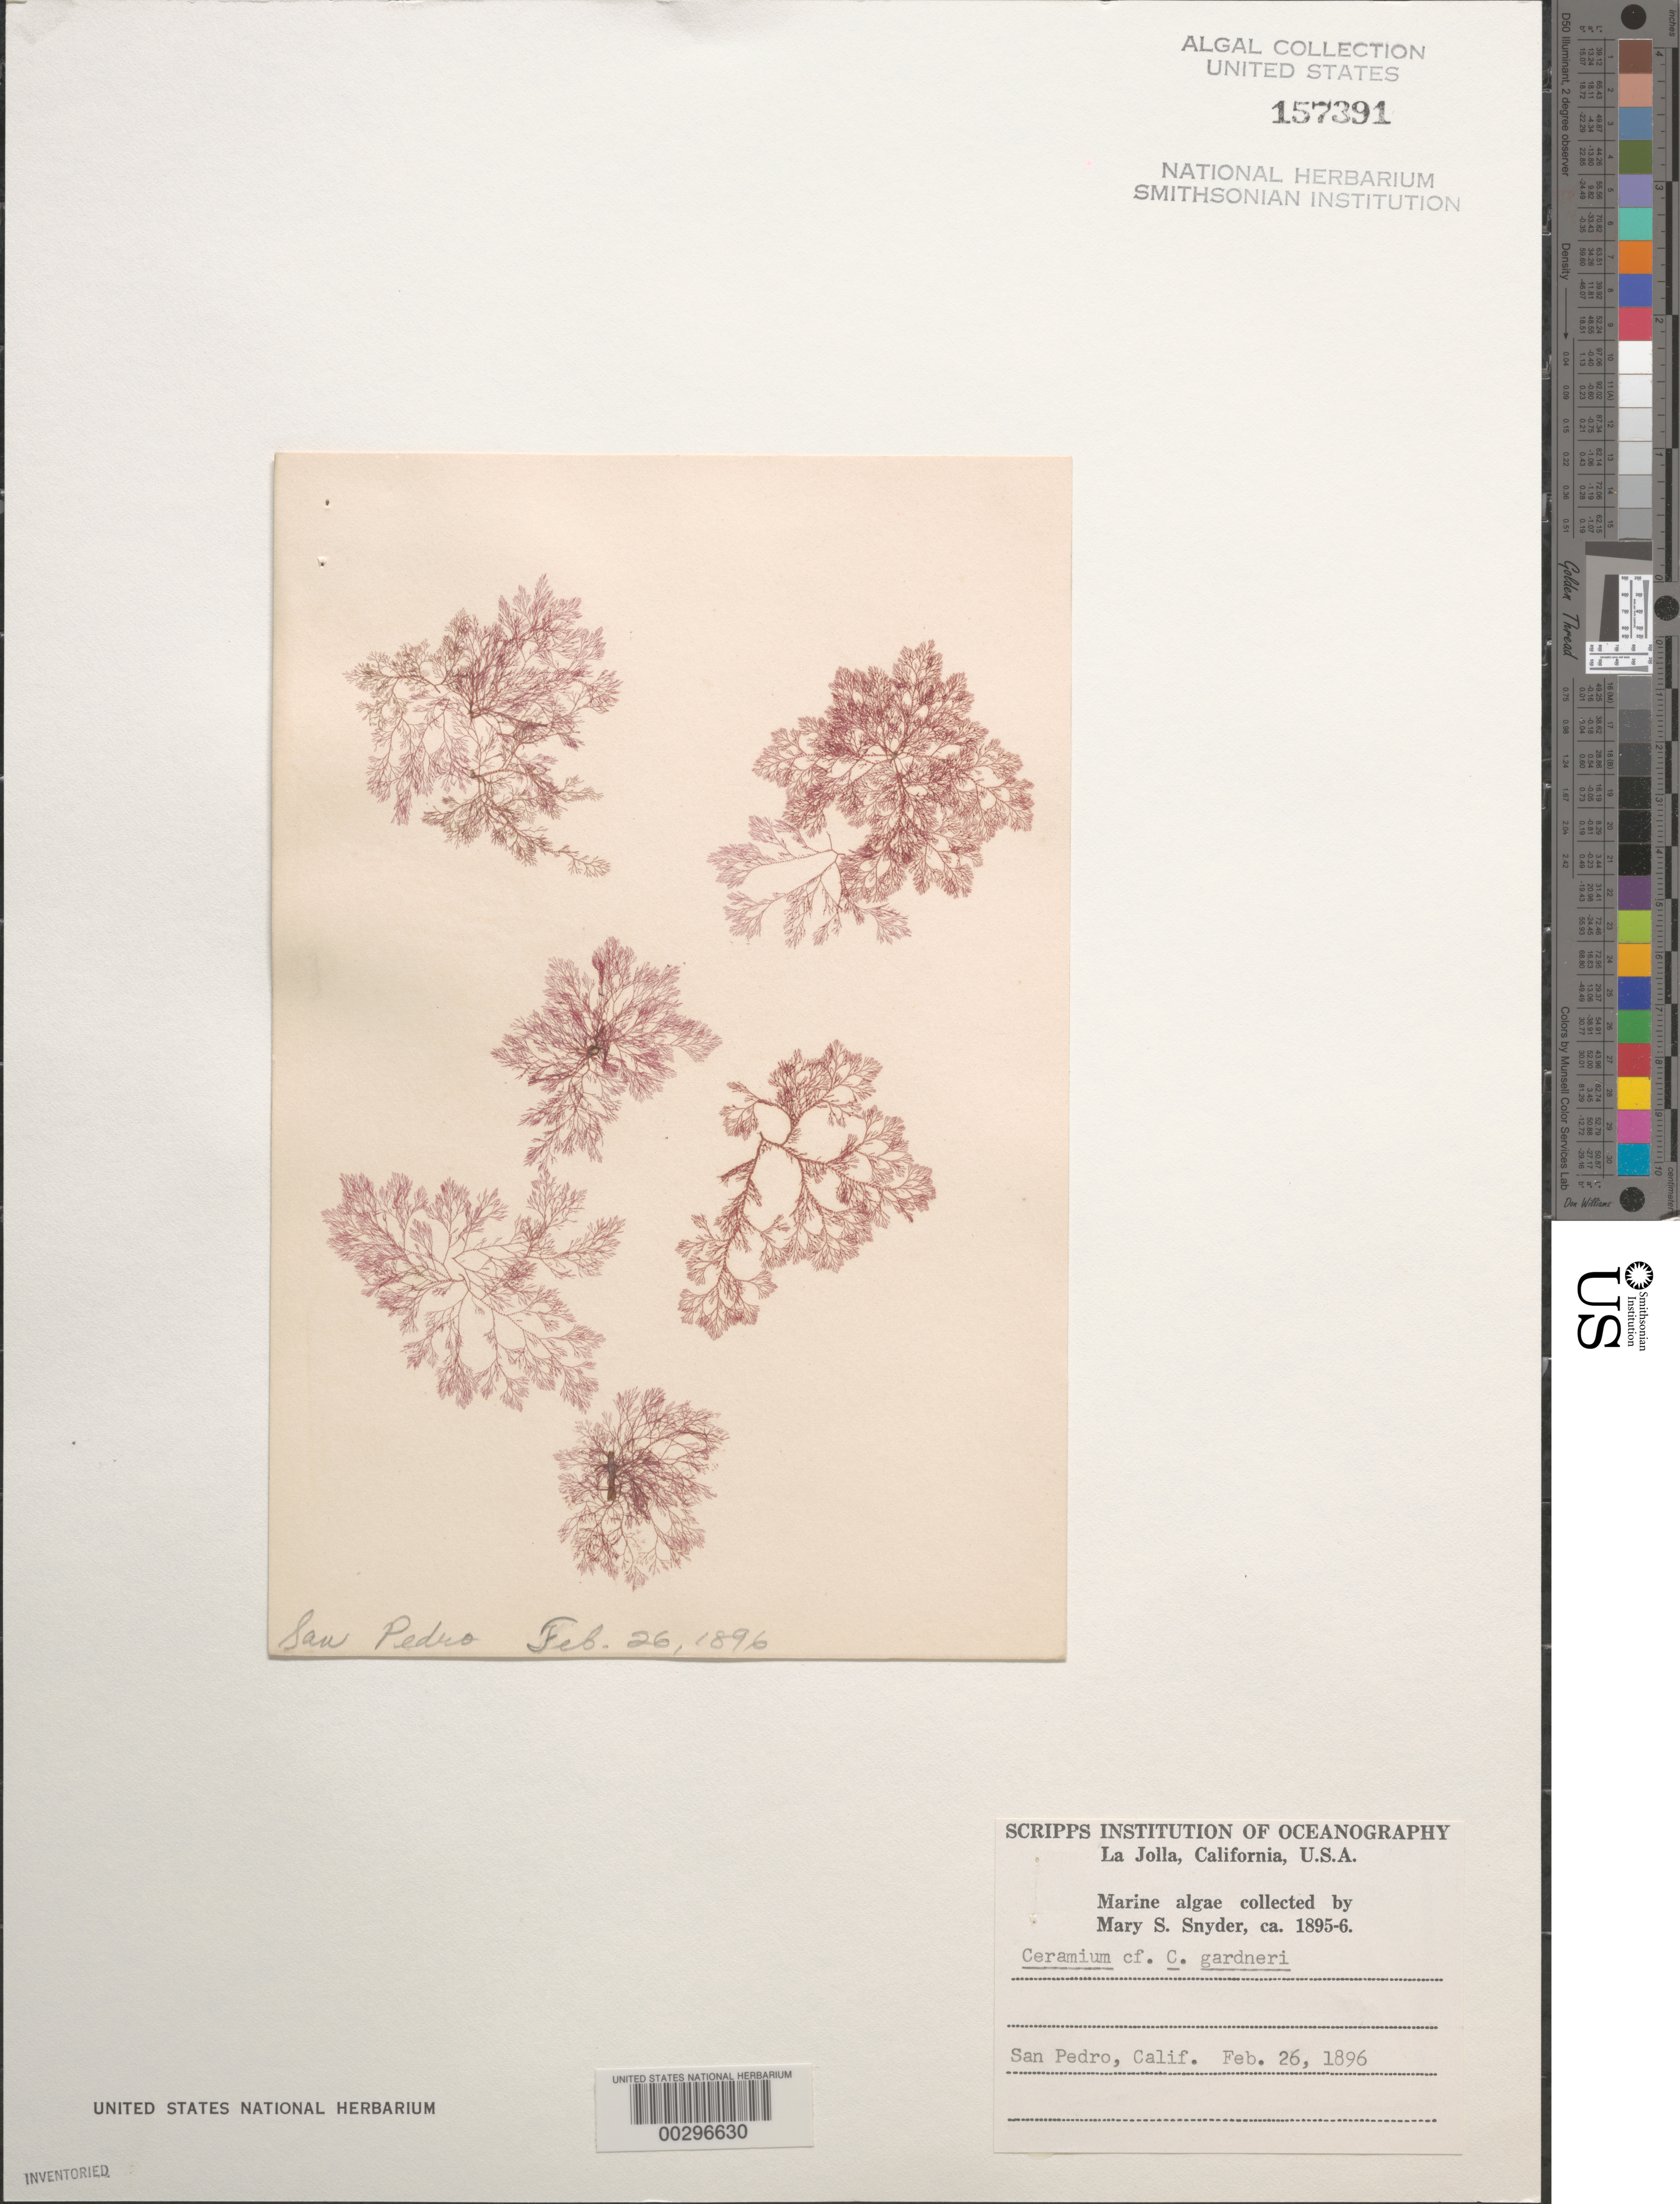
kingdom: Plantae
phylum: Rhodophyta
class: Florideophyceae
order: Ceramiales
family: Ceramiaceae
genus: Ceramium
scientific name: Ceramium gardneri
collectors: M. Snyder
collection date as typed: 26 Feb 1896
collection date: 1896-02-26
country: United States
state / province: California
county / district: Los Angeles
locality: San Pedro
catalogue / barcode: US 157391